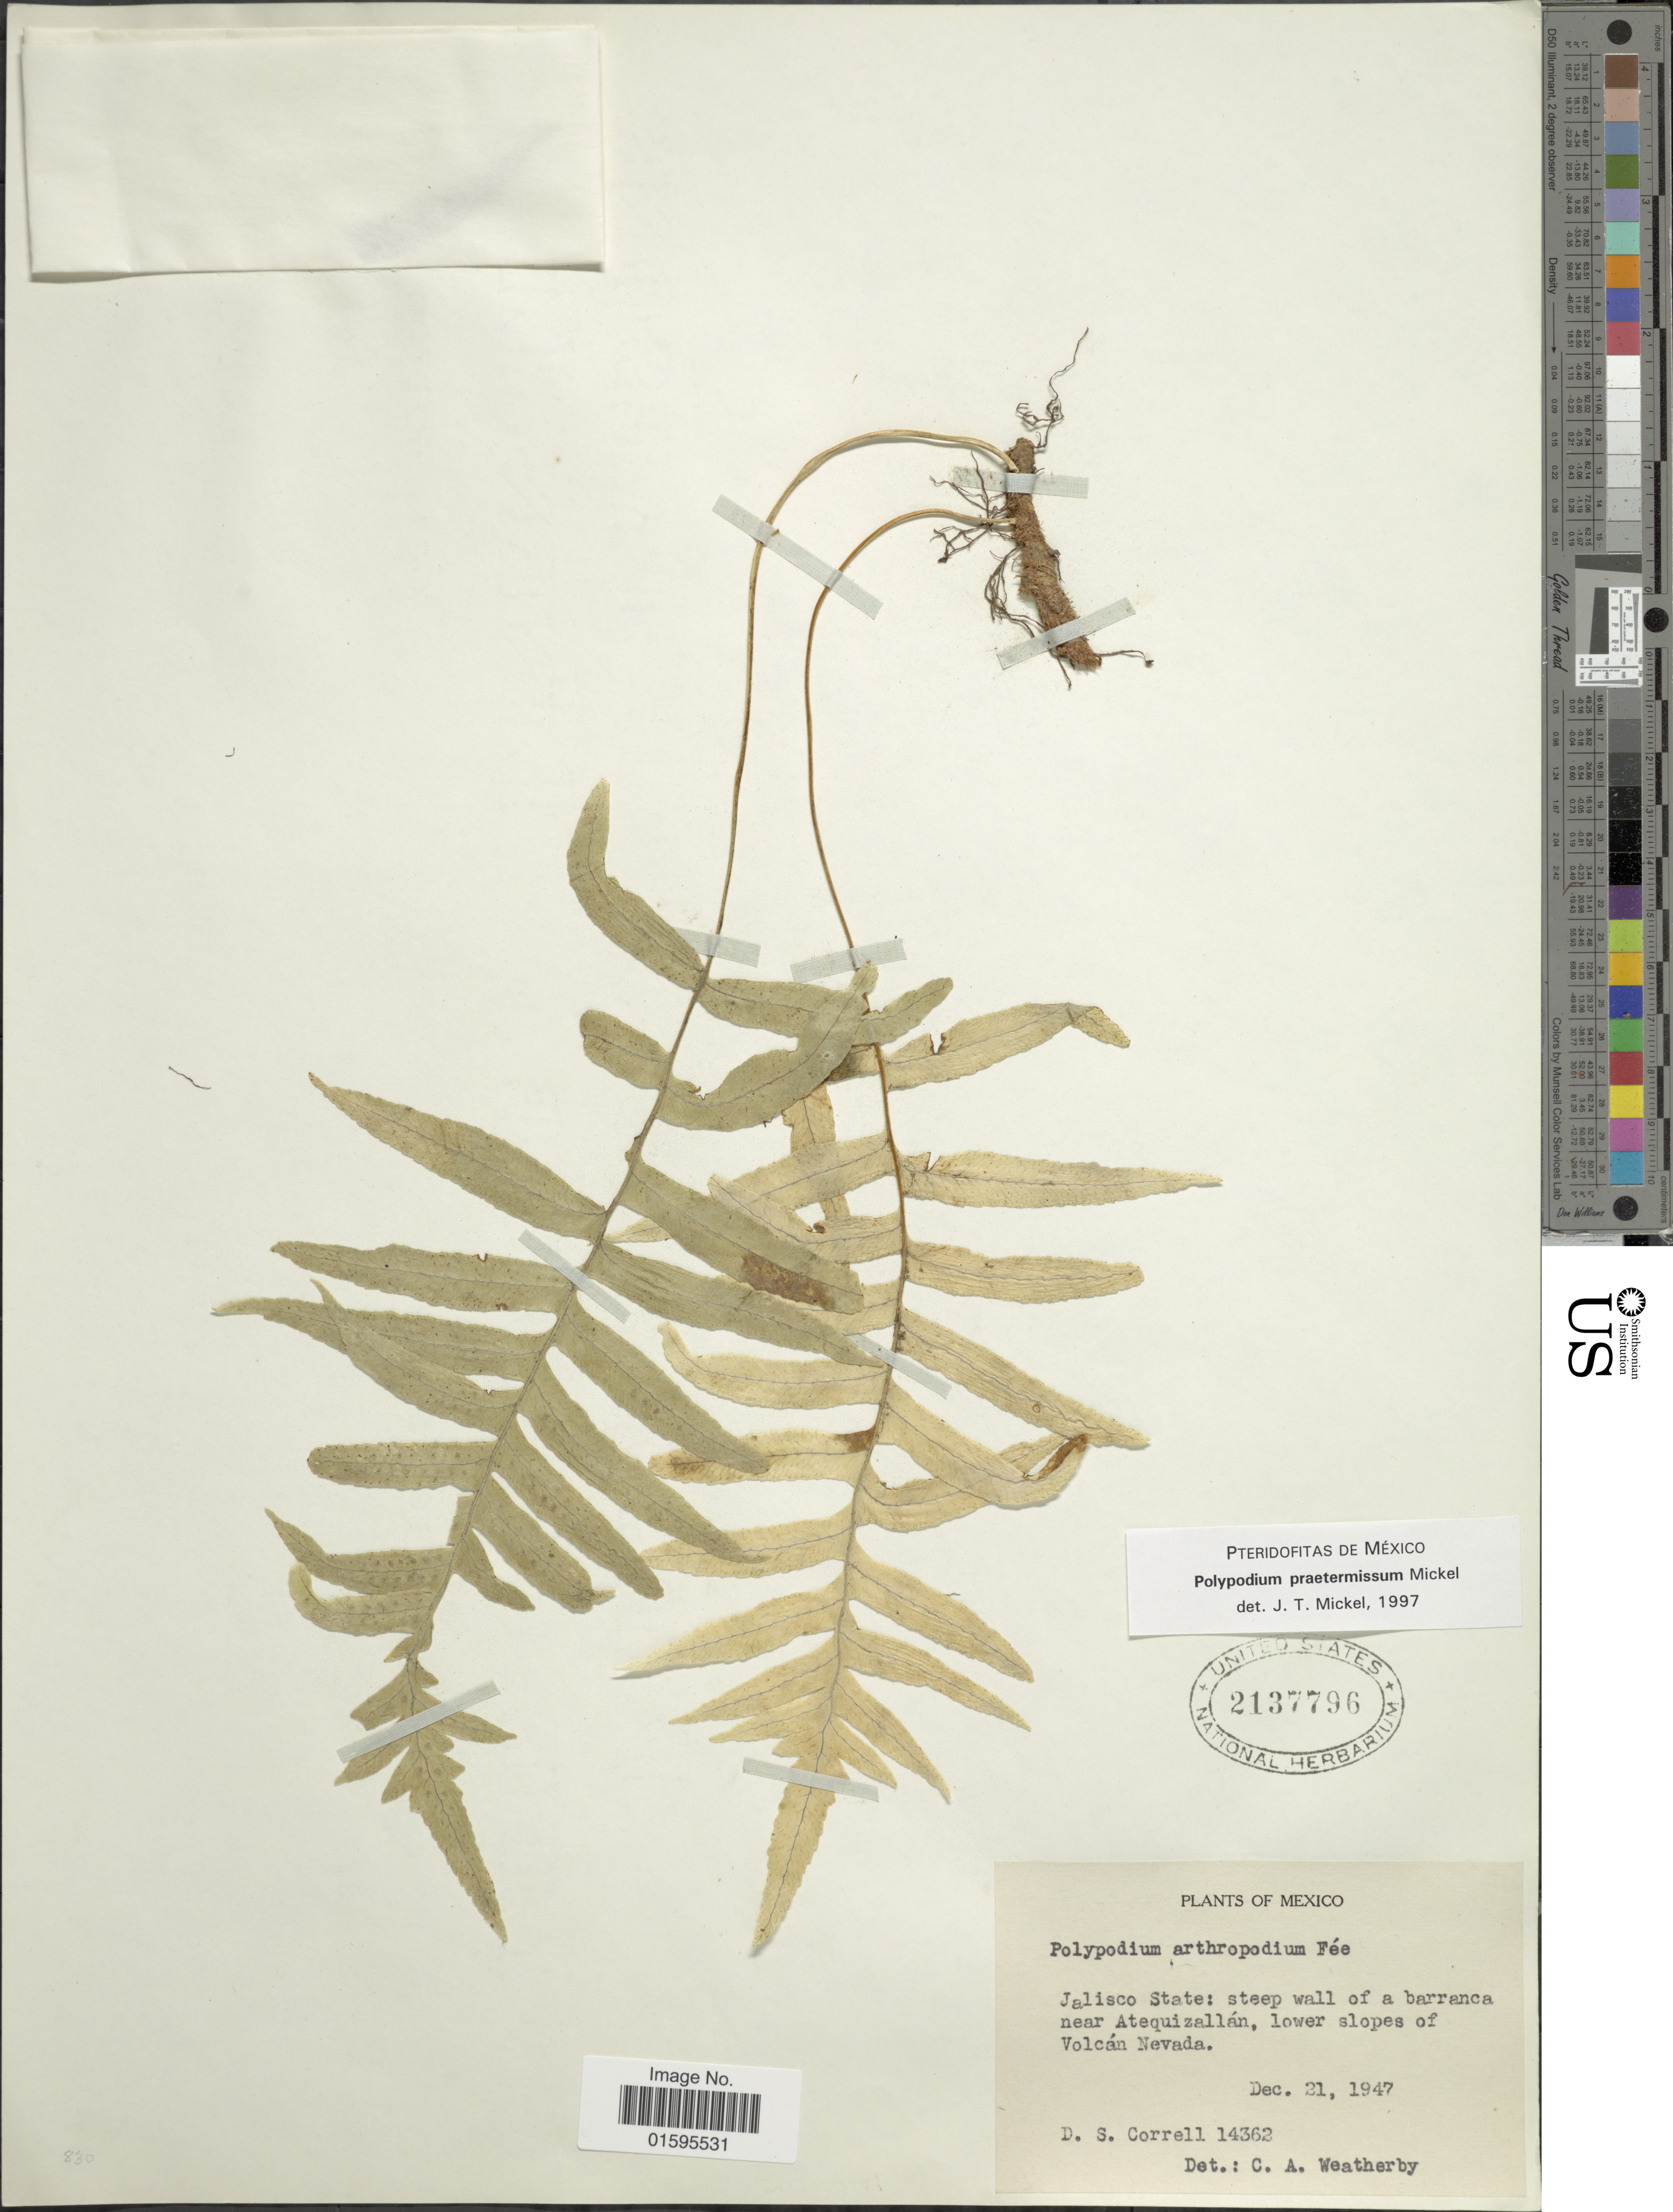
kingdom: Plantae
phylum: Tracheophyta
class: Polypodiopsida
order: Polypodiales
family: Polypodiaceae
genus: Polypodium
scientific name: Polypodium praetermissum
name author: Mickel & Tejero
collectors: D. S. Correll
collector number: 14362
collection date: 1947-12-21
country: Mexico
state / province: Jalisco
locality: Jalisco State: steep wall of a barranca near Atequizallan, lower slopes of Volcan Nevada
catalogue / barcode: US 2137796